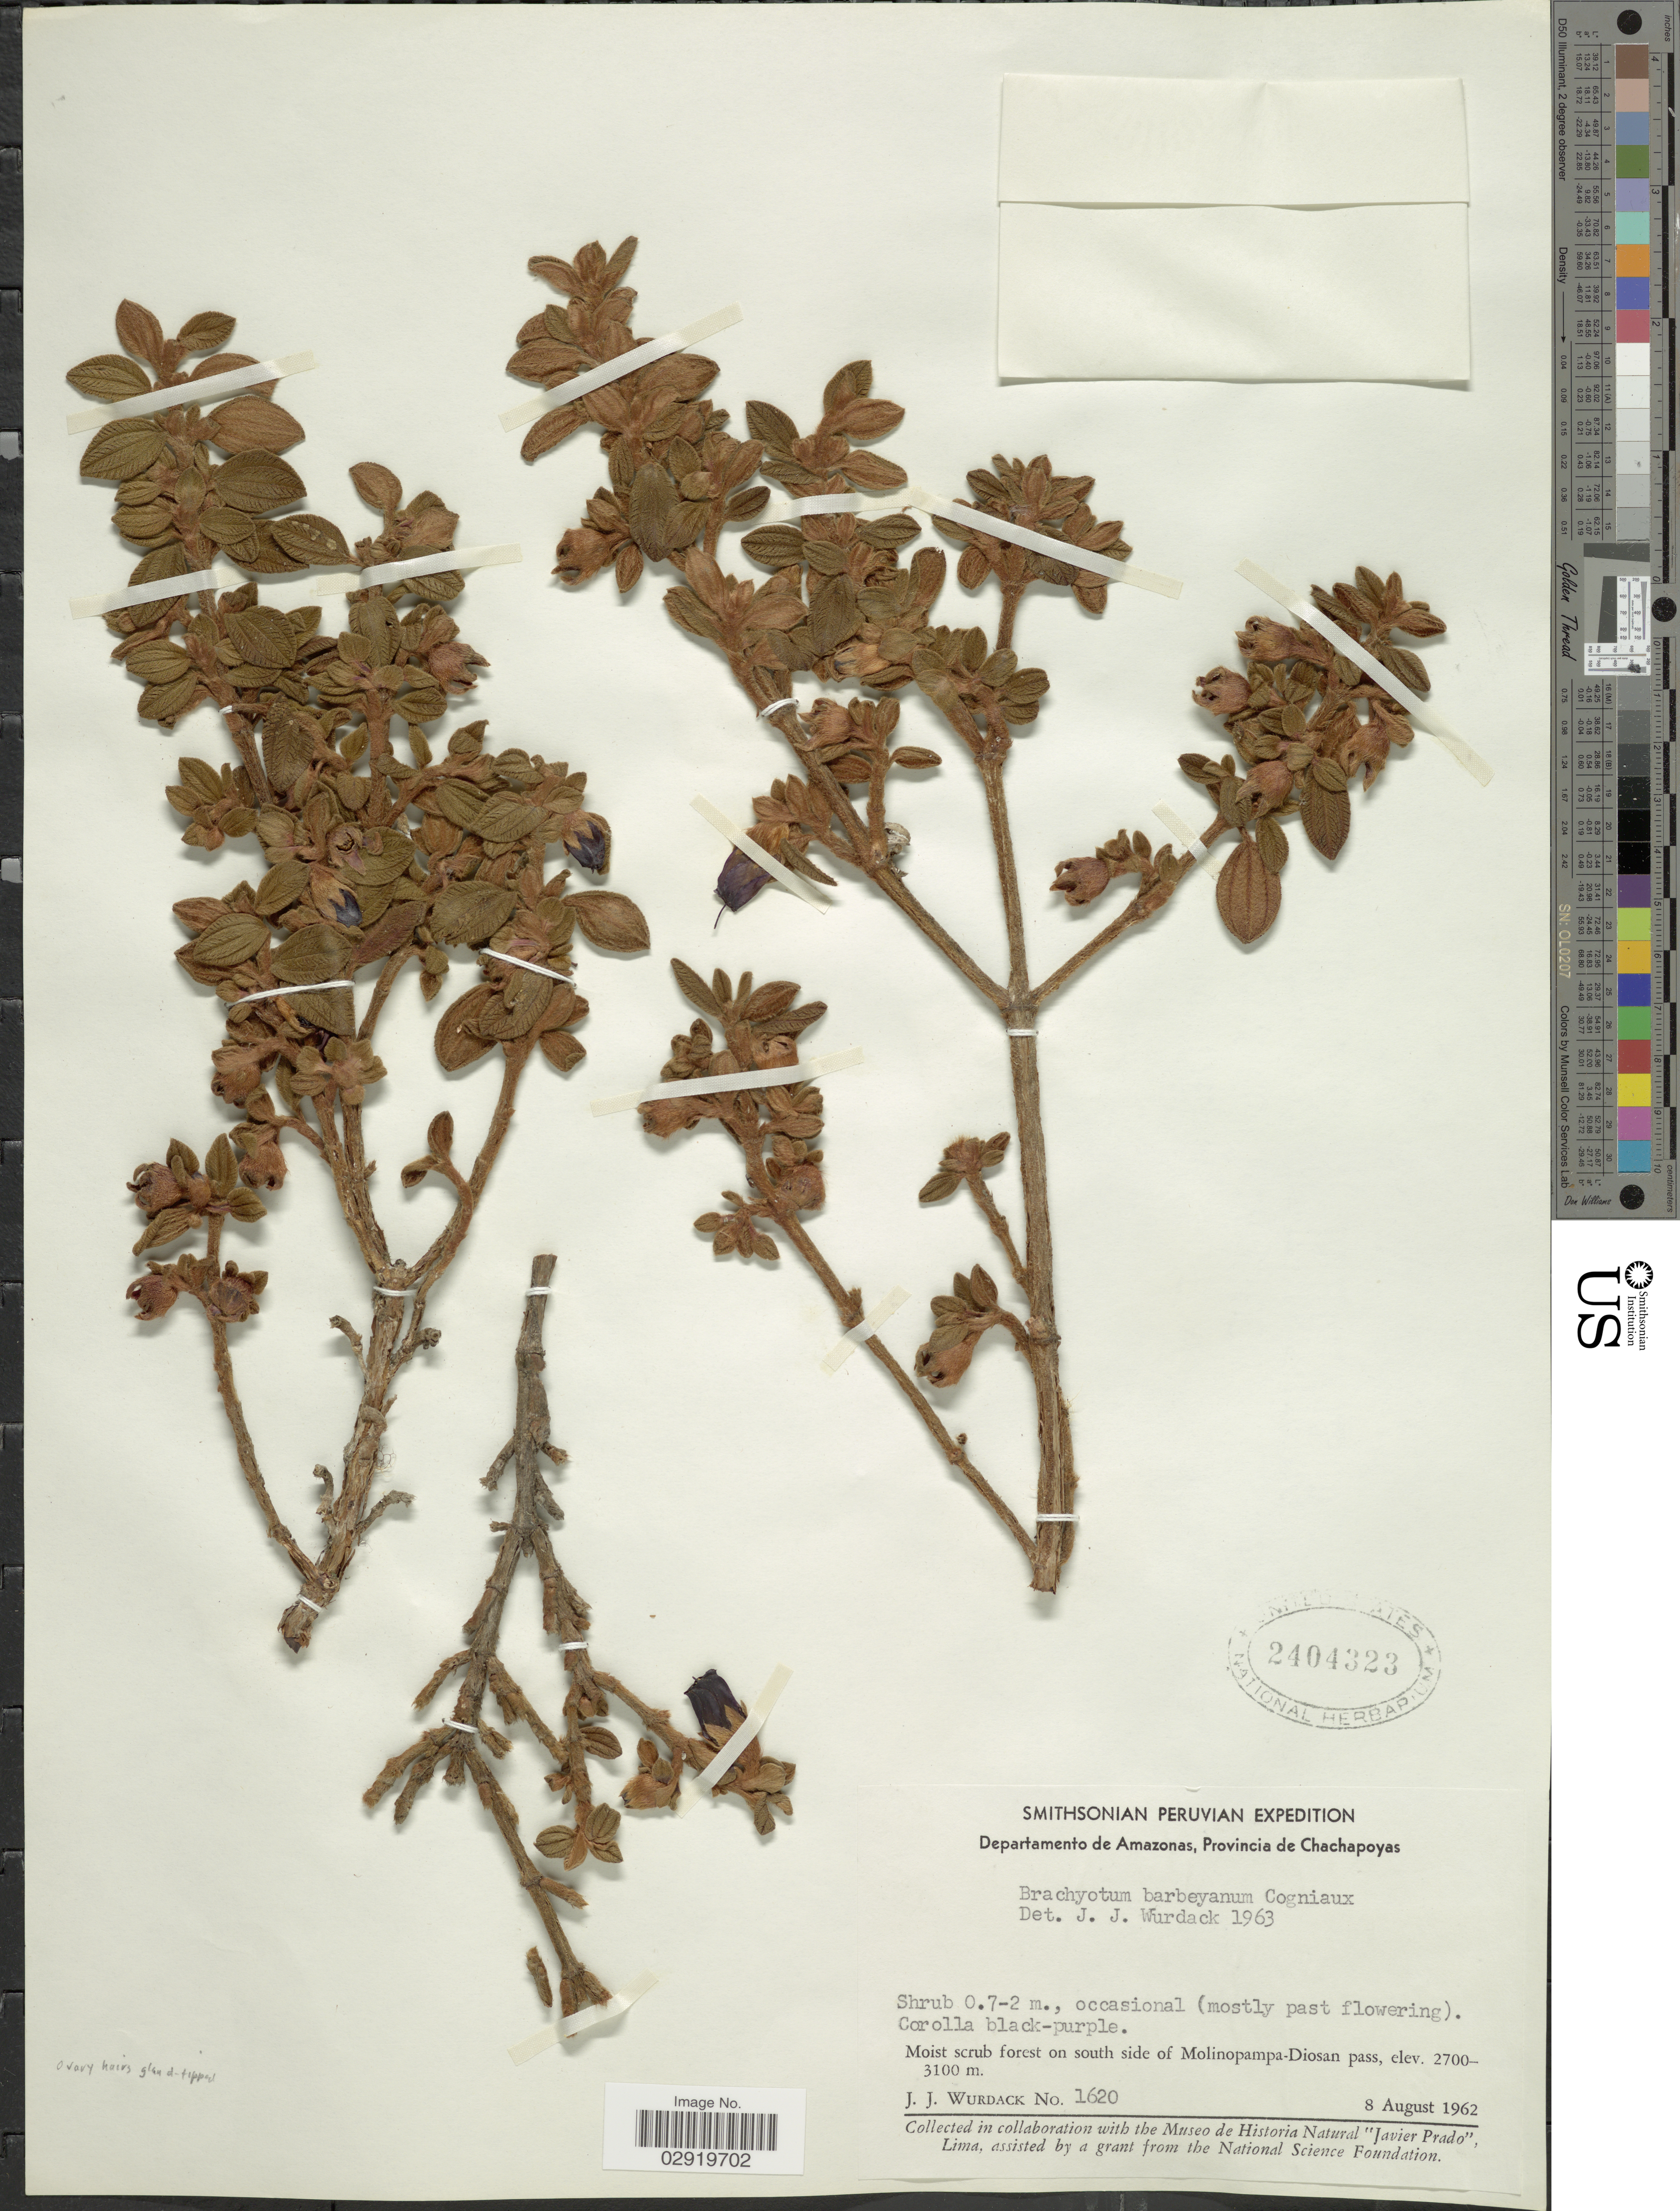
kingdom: Plantae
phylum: Tracheophyta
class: Magnoliopsida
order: Myrtales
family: Melastomataceae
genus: Brachyotum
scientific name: Brachyotum barbeyanum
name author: Cogn.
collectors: J. J. Wurdack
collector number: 1620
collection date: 1962-08-08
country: Peru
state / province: Amazonas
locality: Departamento de Amazonas, Provincia de Chachapoyas. South side of Molinopampa-Diosan pass.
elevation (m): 2700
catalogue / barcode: US 2404323